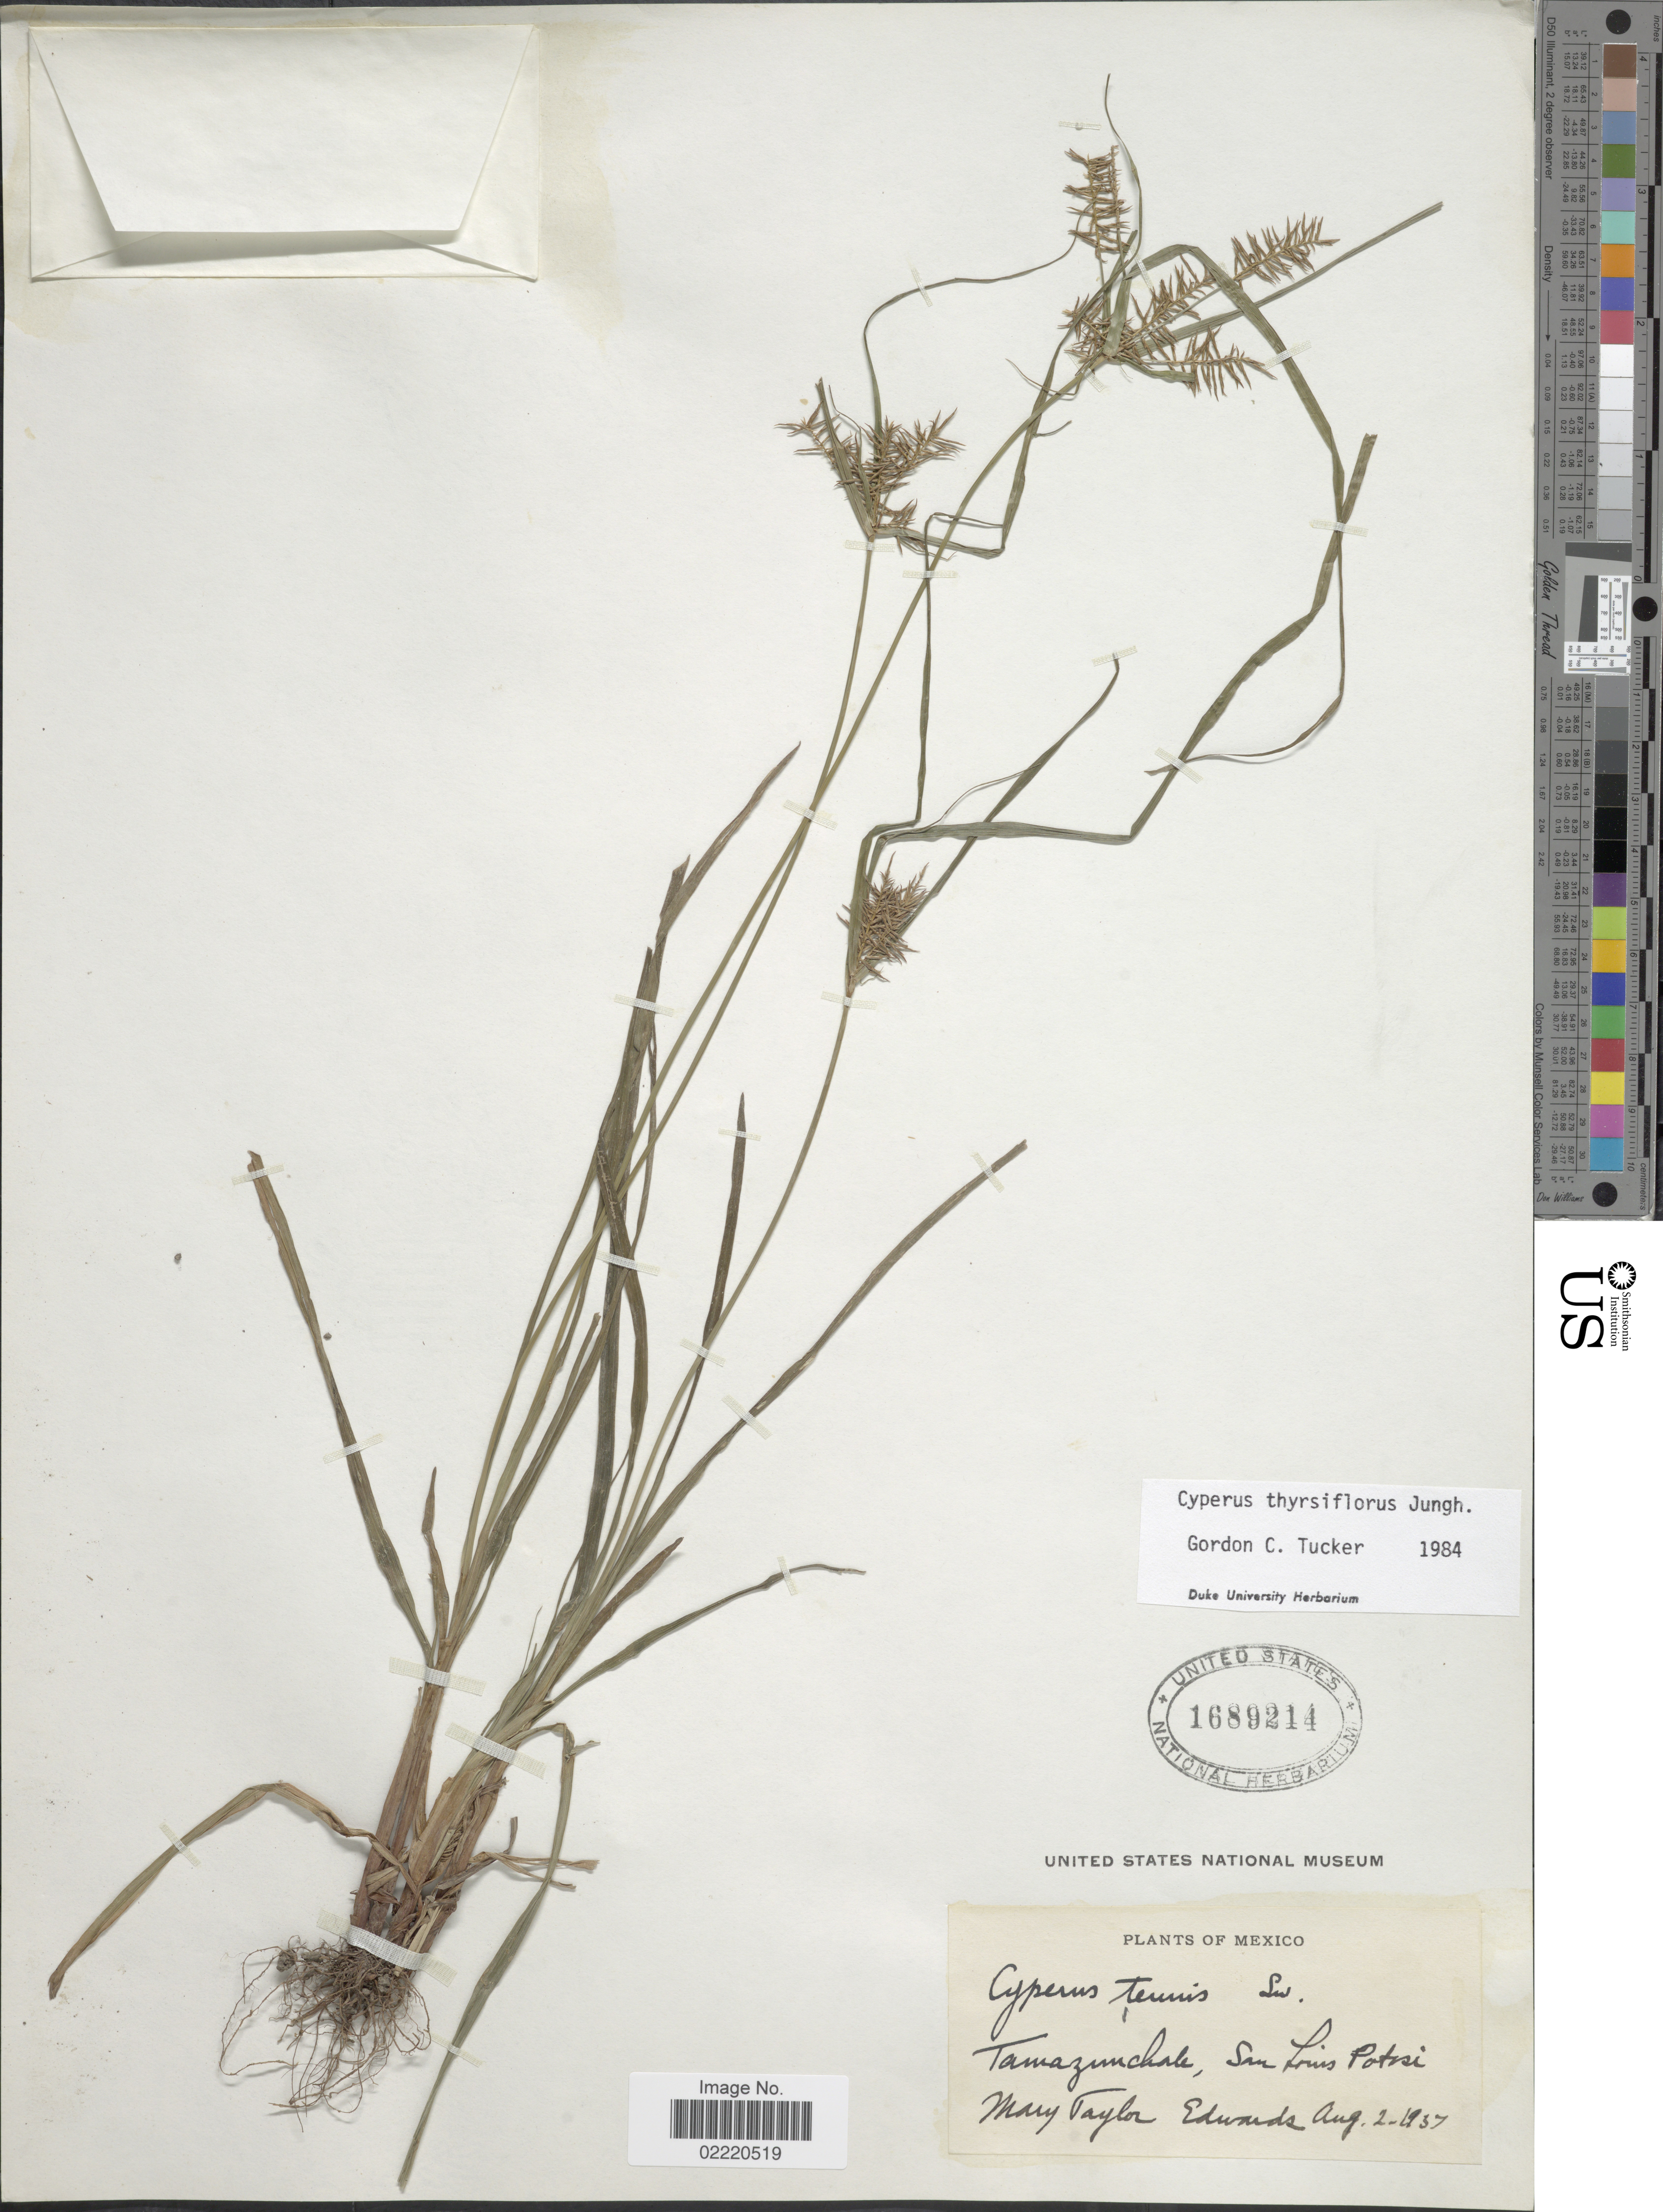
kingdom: Plantae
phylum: Tracheophyta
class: Liliopsida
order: Poales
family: Cyperaceae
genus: Cyperus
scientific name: Cyperus thyrsiflorus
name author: Jungh.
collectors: M. Edwards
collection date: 1937-08-02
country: Mexico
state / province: San Luis Potosí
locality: Tamazunchale.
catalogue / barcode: US 1689214